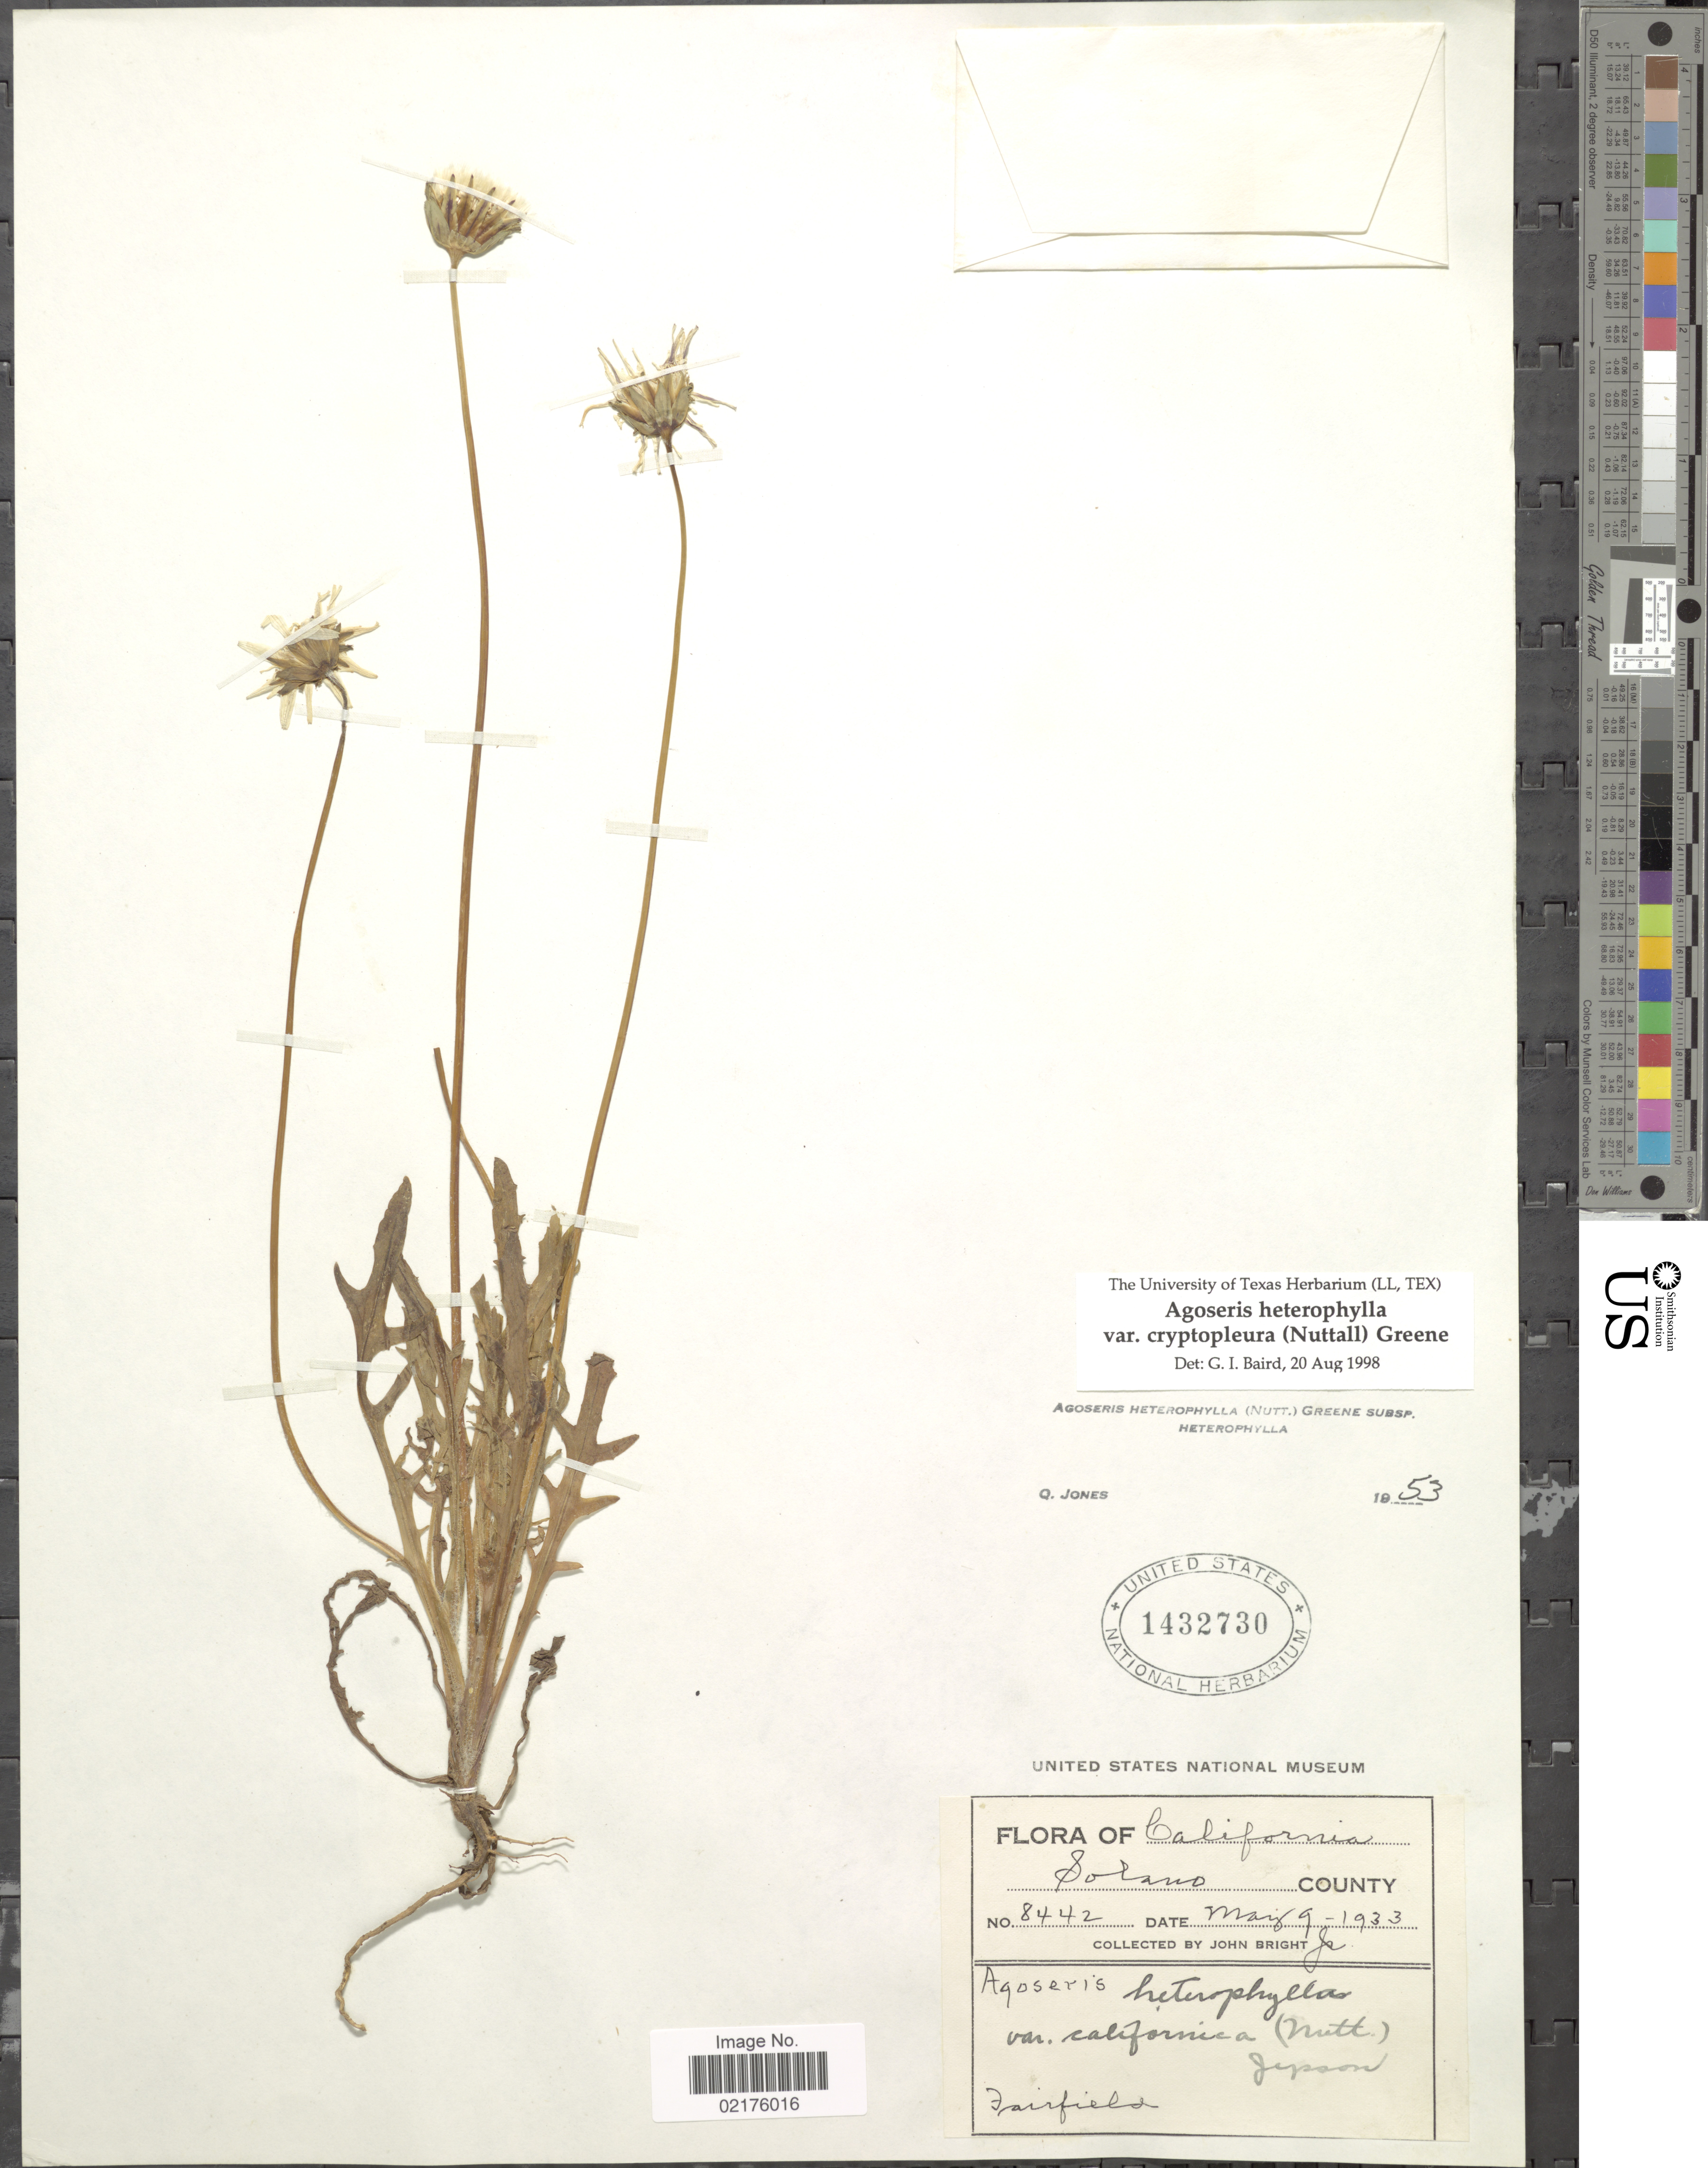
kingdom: Plantae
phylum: Tracheophyta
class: Magnoliopsida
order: Asterales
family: Asteraceae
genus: Agoseris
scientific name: Agoseris heterophylla var. cryptopleura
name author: (Nutt.) Greene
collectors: J. Bright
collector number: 8442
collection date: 1933-05-09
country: United States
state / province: California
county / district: Solano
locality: Solano County, Fairfield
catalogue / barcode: US 1432730